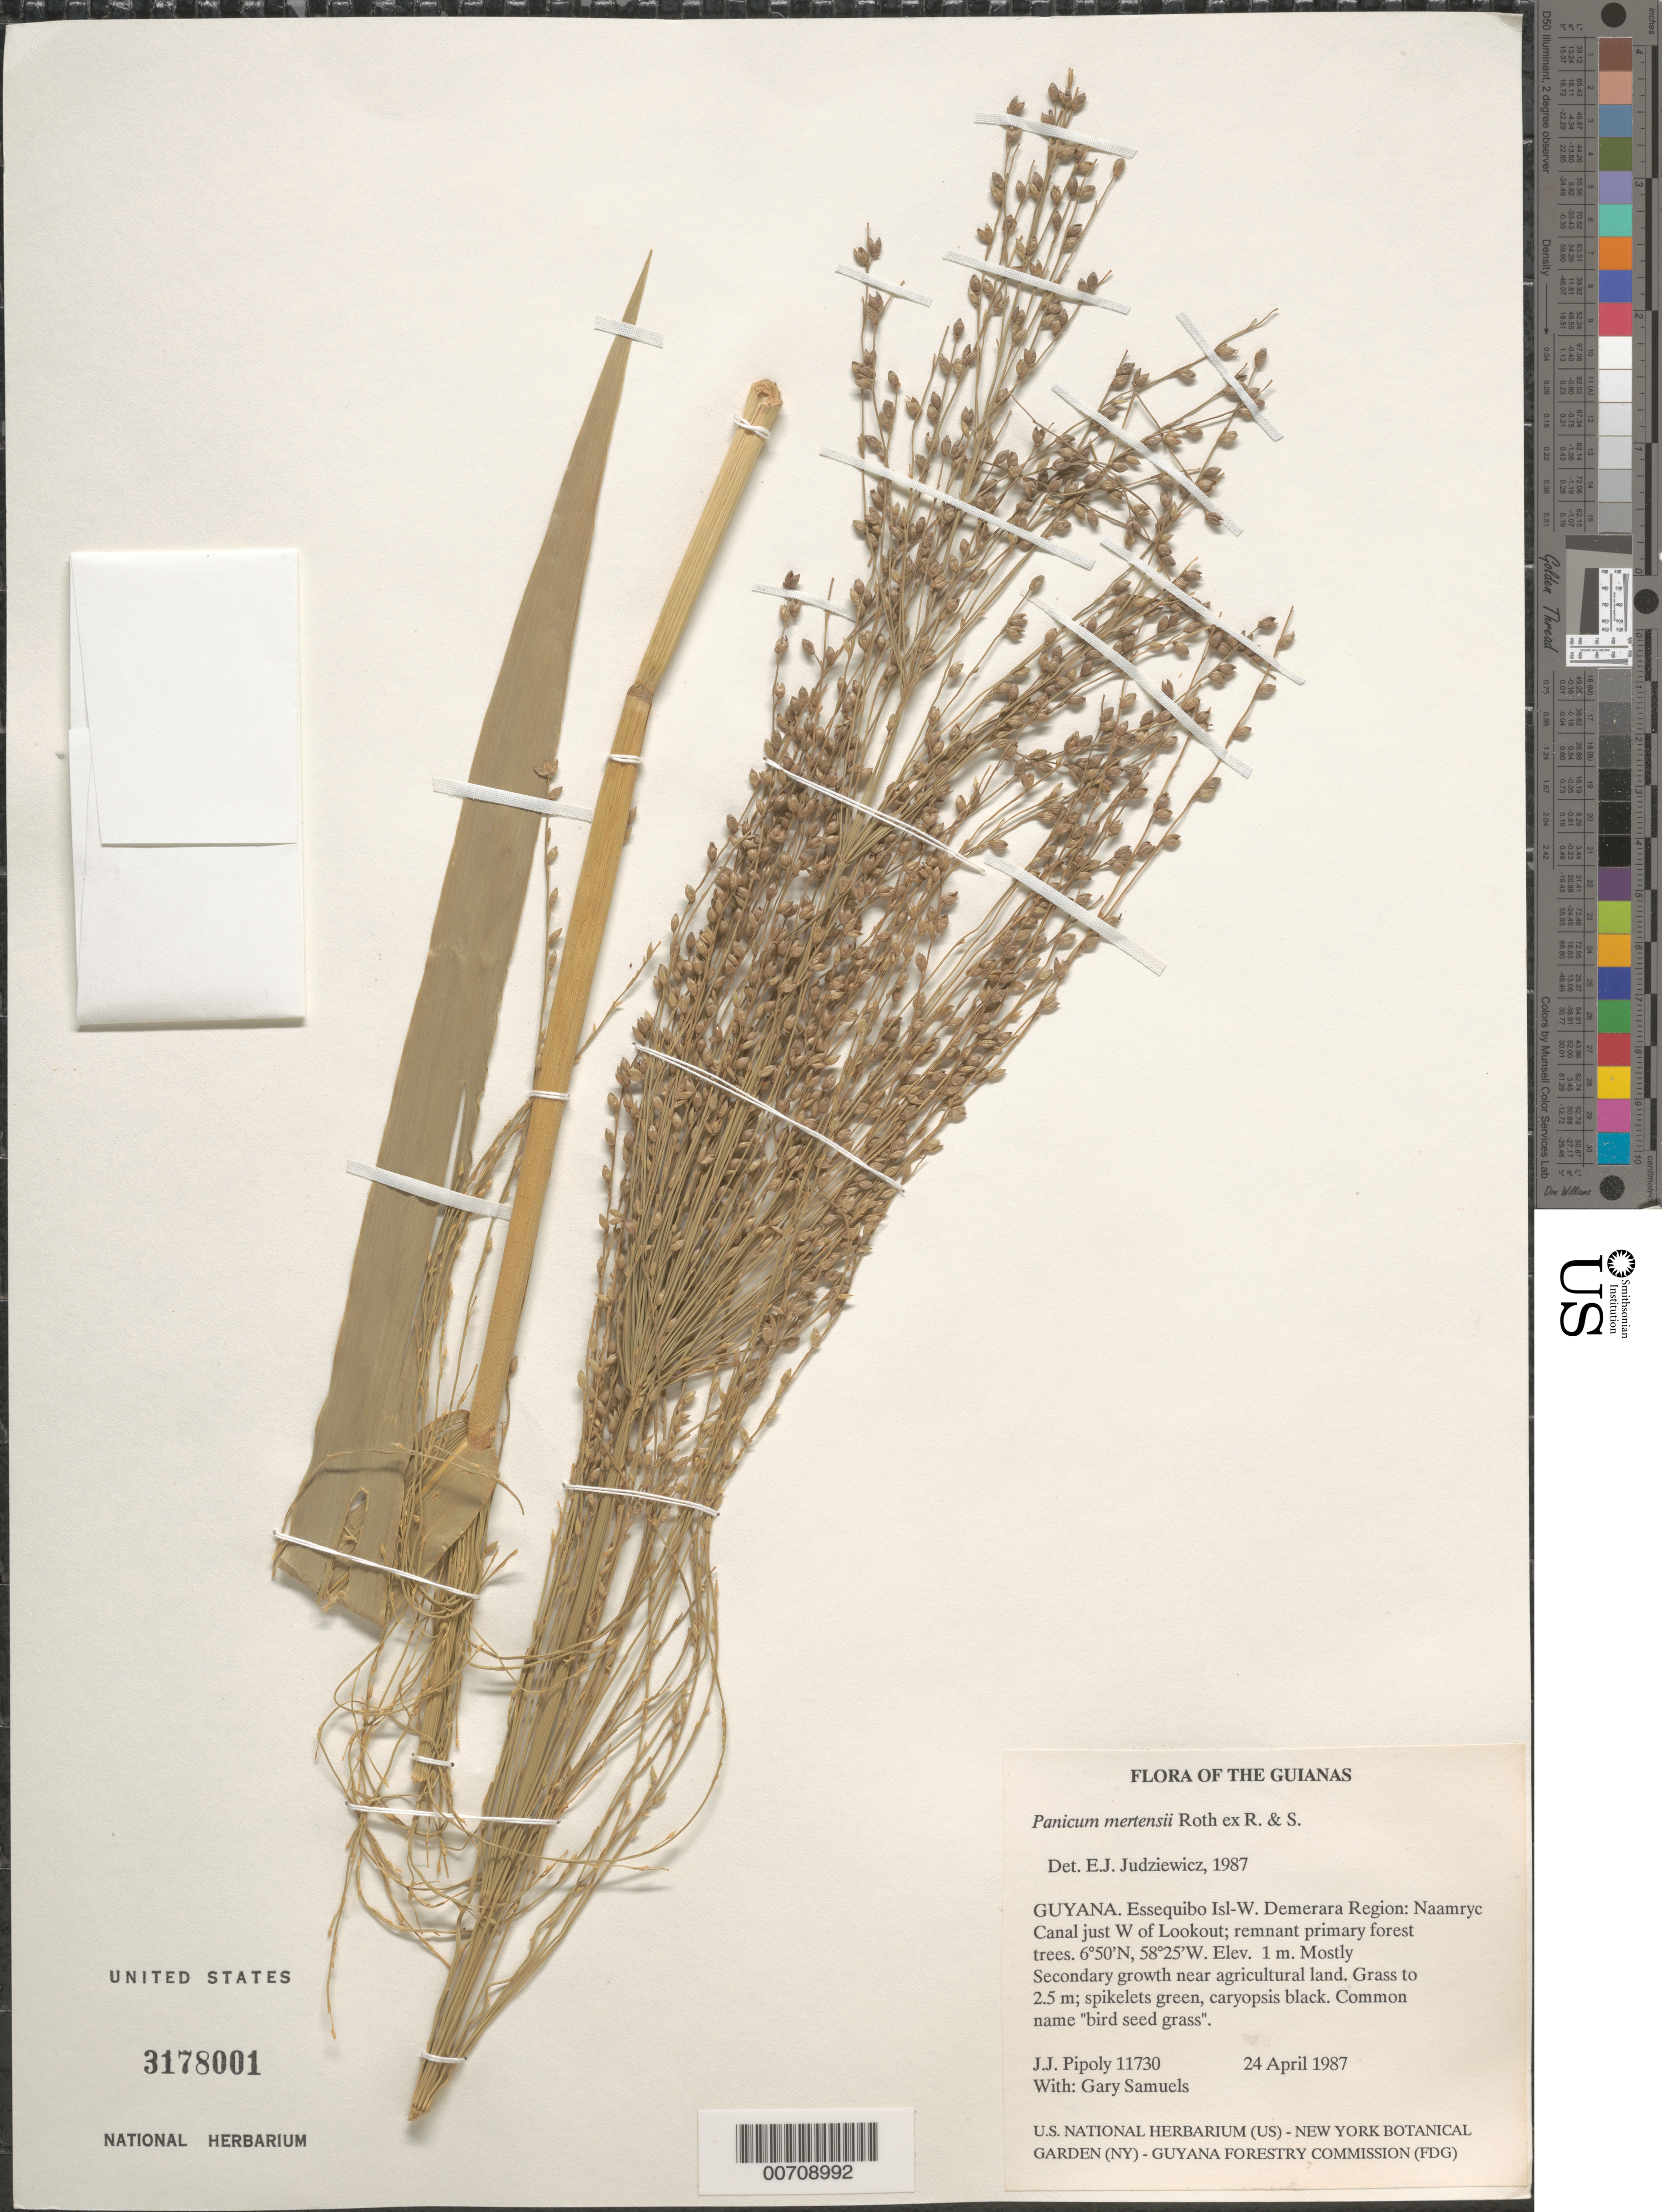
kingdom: Plantae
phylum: Tracheophyta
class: Liliopsida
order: Poales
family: Poaceae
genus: Stephostachys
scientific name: Stephostachys mertensii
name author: (Roth) Zuloaga & Marrone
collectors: J. J. Pipoly & G. Bacchus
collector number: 11730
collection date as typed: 24 April 1987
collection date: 1987-04-24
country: Guyana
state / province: Essequibo Isl-W. Demerara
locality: Naamryck Canal just W of Lookout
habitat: Remnant primary forest trees. Mostly secondary growth near agricultural land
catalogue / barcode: US 3178001